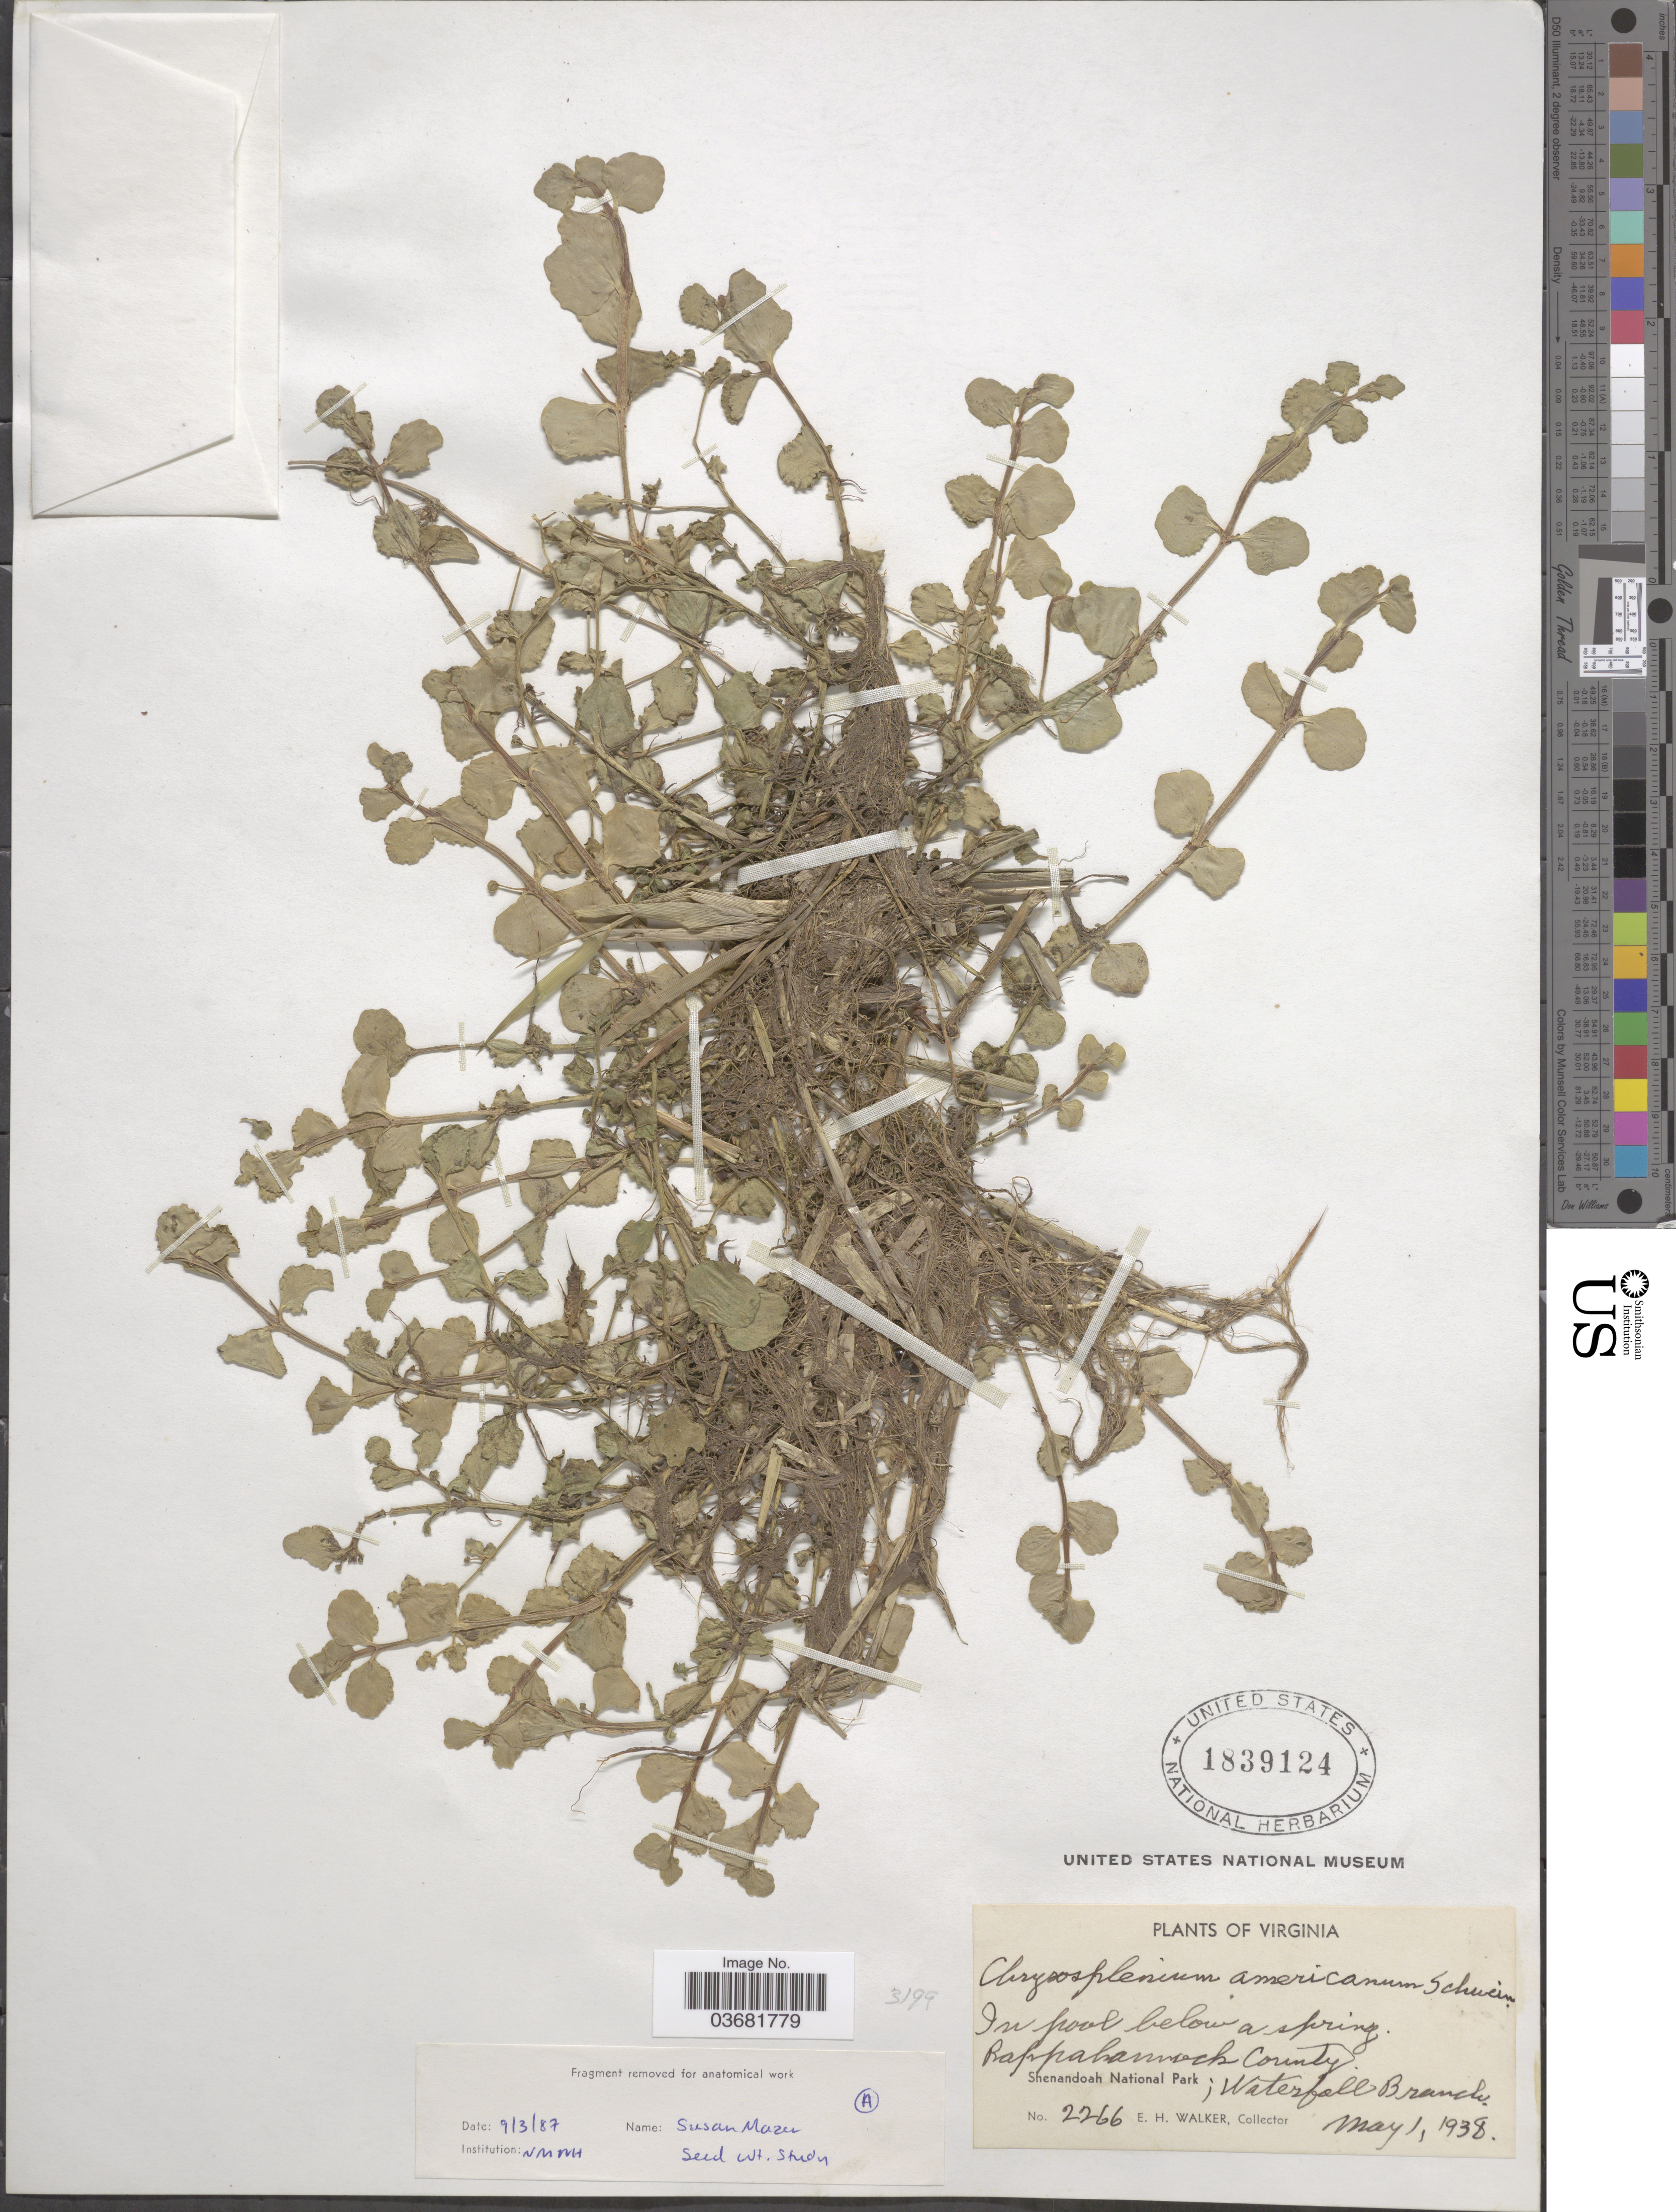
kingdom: Plantae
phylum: Tracheophyta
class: Magnoliopsida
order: Saxifragales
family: Saxifragaceae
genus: Chrysosplenium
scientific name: Chrysosplenium americanum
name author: Schwein.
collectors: E. H. Walker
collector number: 2266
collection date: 1938-05-01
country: United States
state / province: Virginia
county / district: Rappahannock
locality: Shenandoah National Park ; Waterfall Branch.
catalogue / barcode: US 1839124